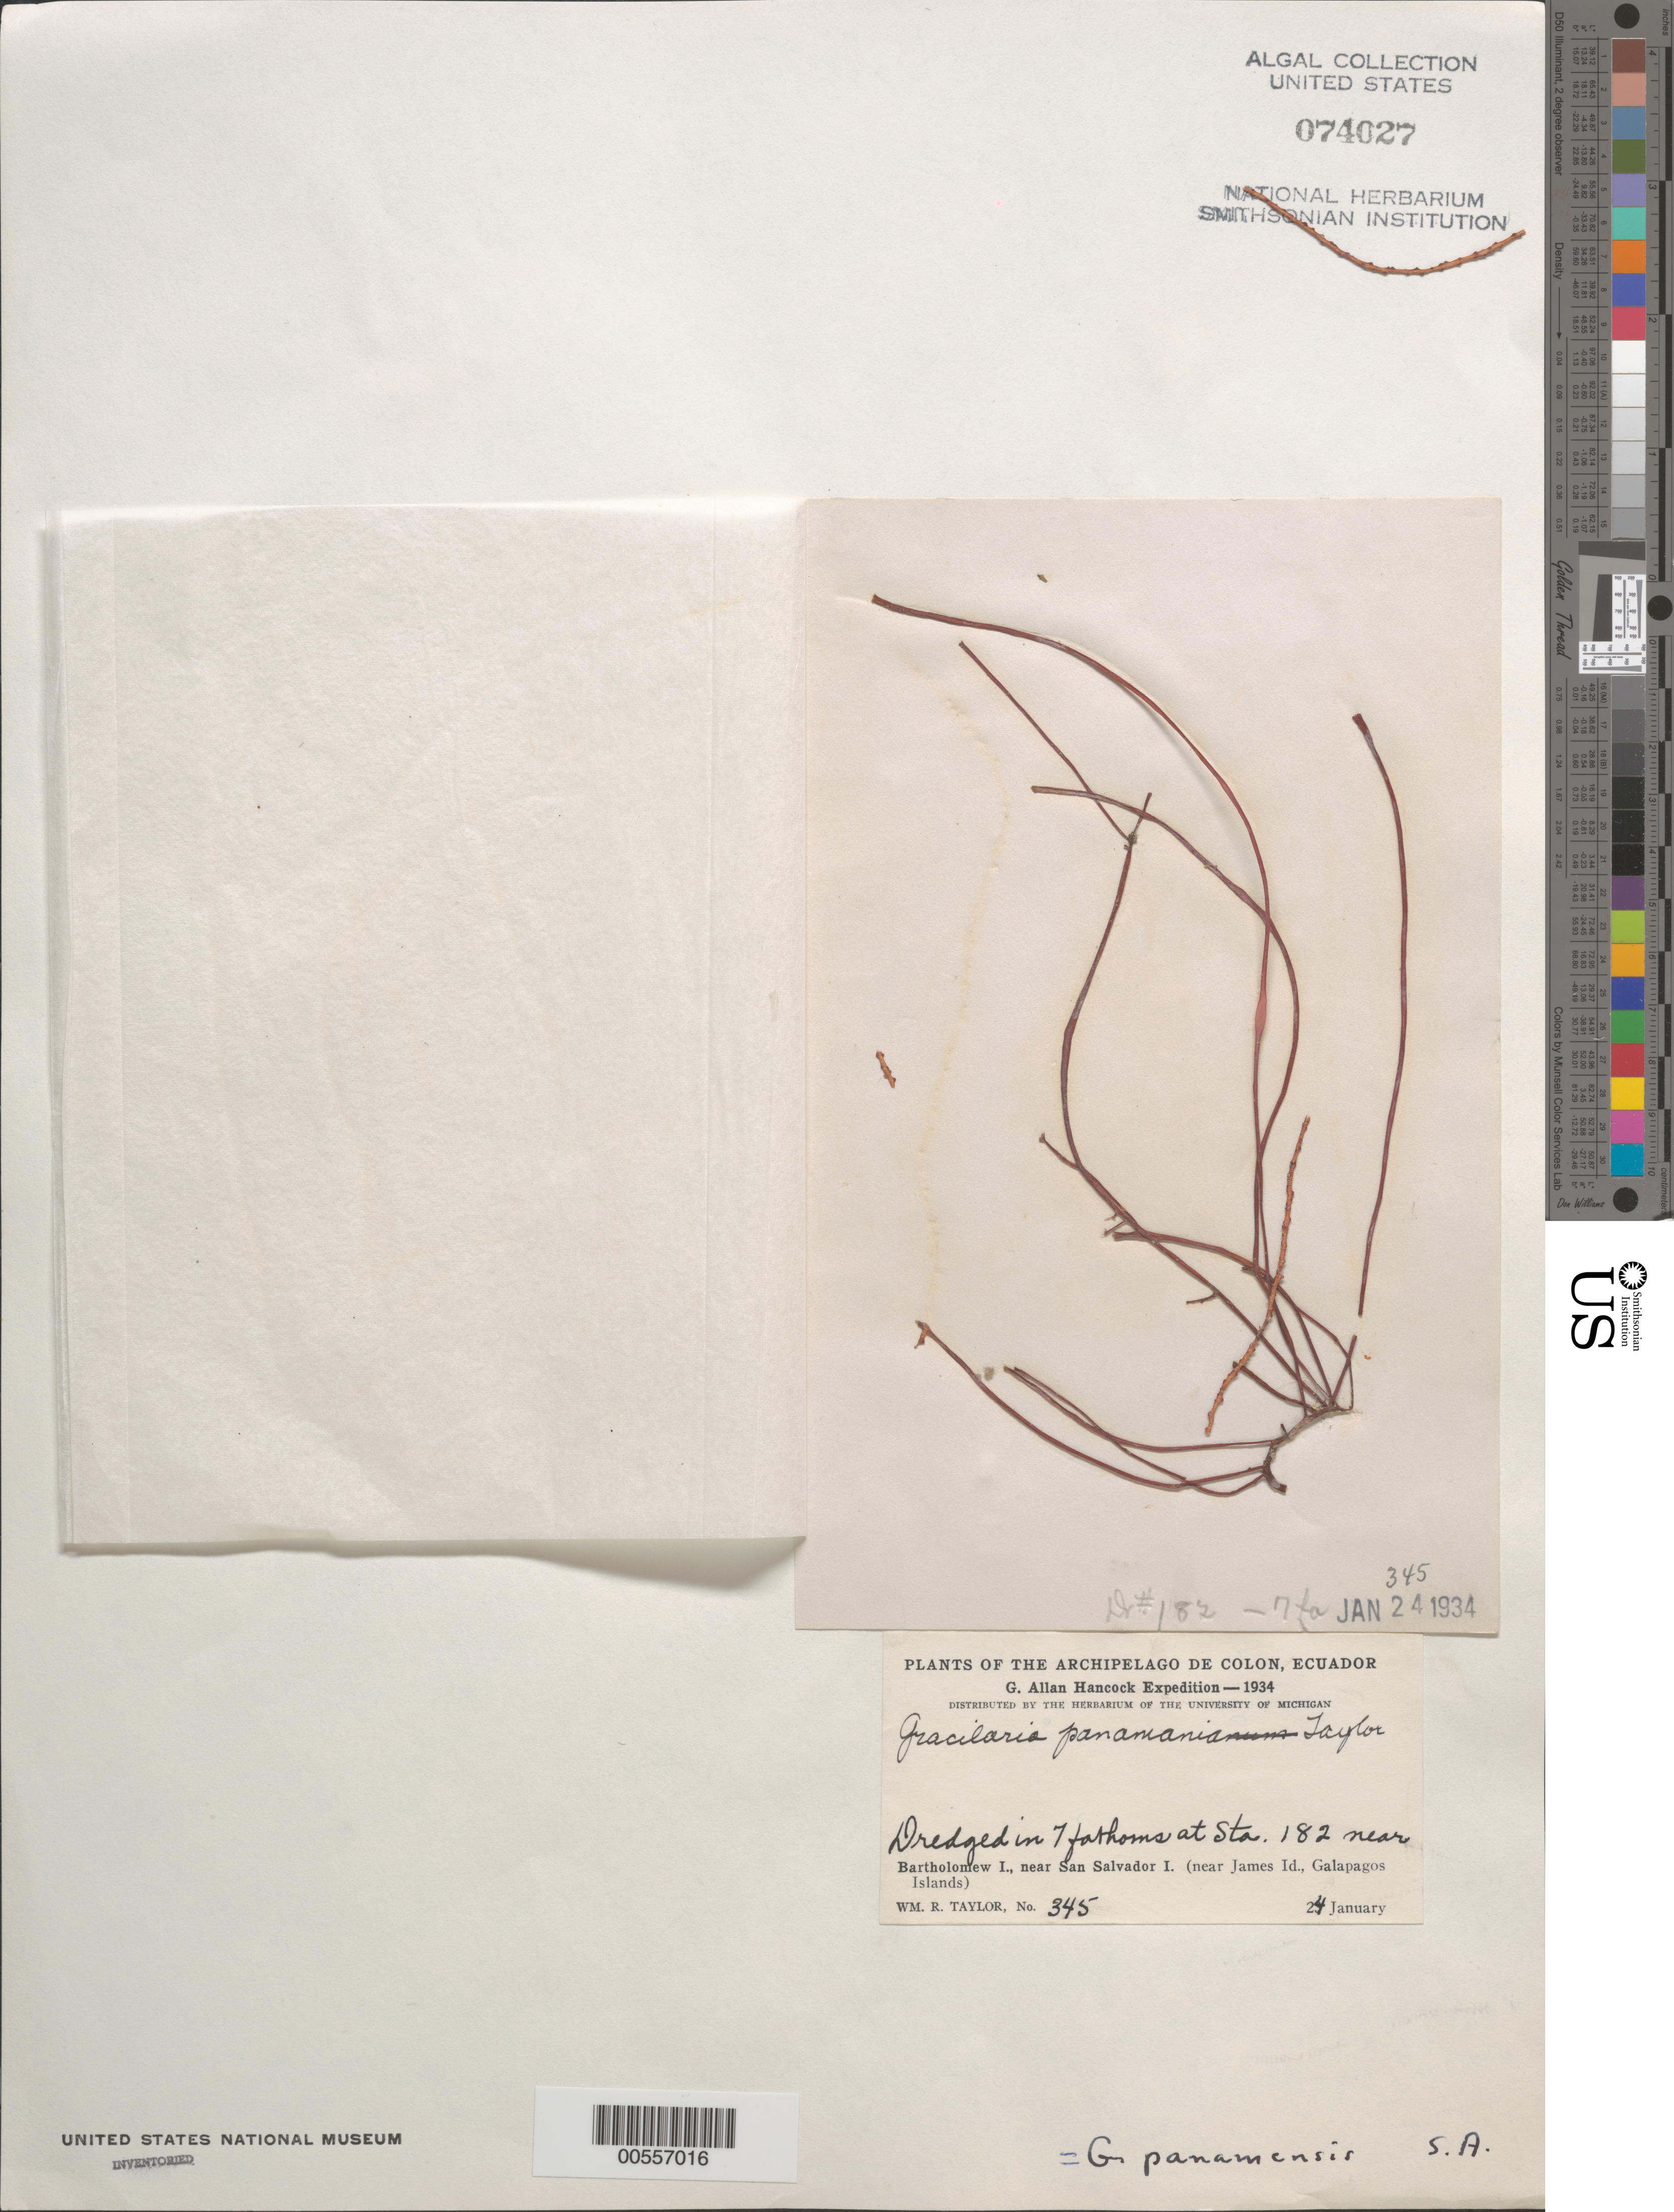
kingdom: Plantae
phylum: Rhodophyta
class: Florideophyceae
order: Gracilariales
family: Gracilariaceae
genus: Gracilaria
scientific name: Gracilaria panamensis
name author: W.R. Taylor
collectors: W. R. Taylor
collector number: WRT 34-345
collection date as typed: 24 Jan 1934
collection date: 1934-01-24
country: Ecuador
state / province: Colón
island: Bartolomé [Bartholomew]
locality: Near Isla San Salvador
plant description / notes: G. Allan Hancock Expedition, 1934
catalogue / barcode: US 74027